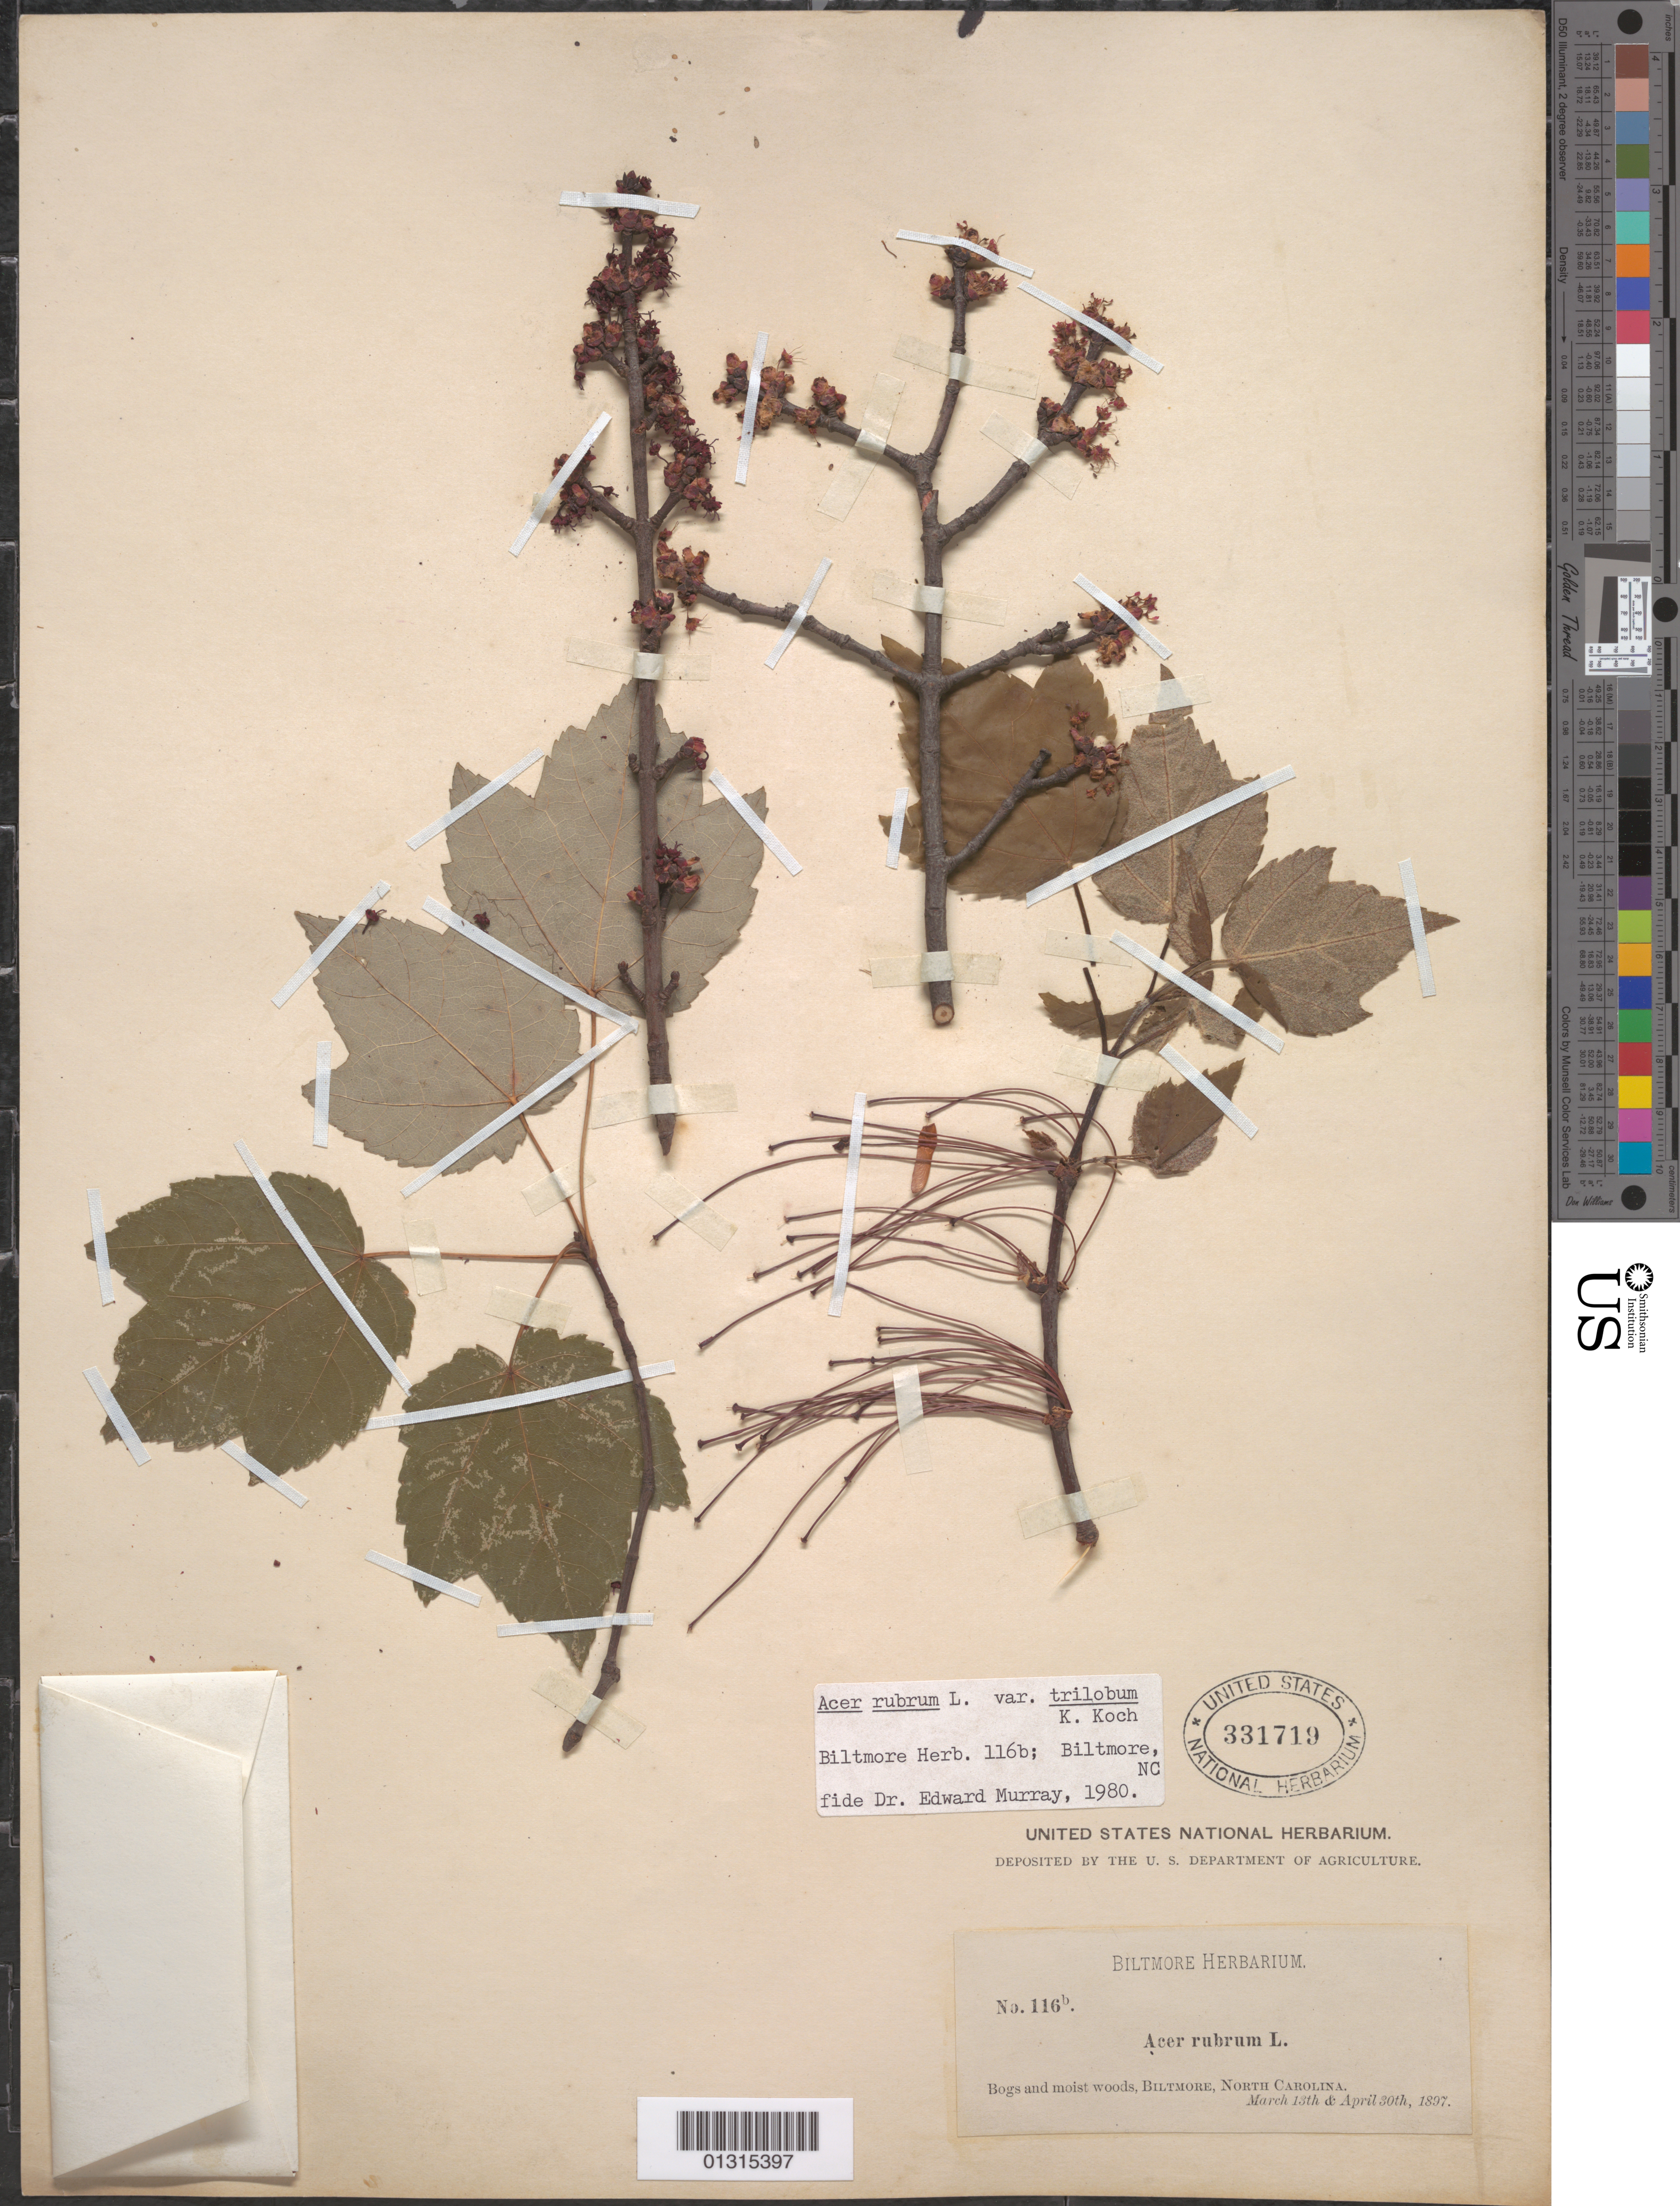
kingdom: Plantae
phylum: Tracheophyta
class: Magnoliopsida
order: Sapindales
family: Sapindaceae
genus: Acer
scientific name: Acer rubrum var. trilobum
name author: K. Koch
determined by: Murray, Edward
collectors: Biltmore Herbarium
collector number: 116 b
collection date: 1897-03-13/1897-04-30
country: United States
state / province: North Carolina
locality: Biltmore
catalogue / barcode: US 331719